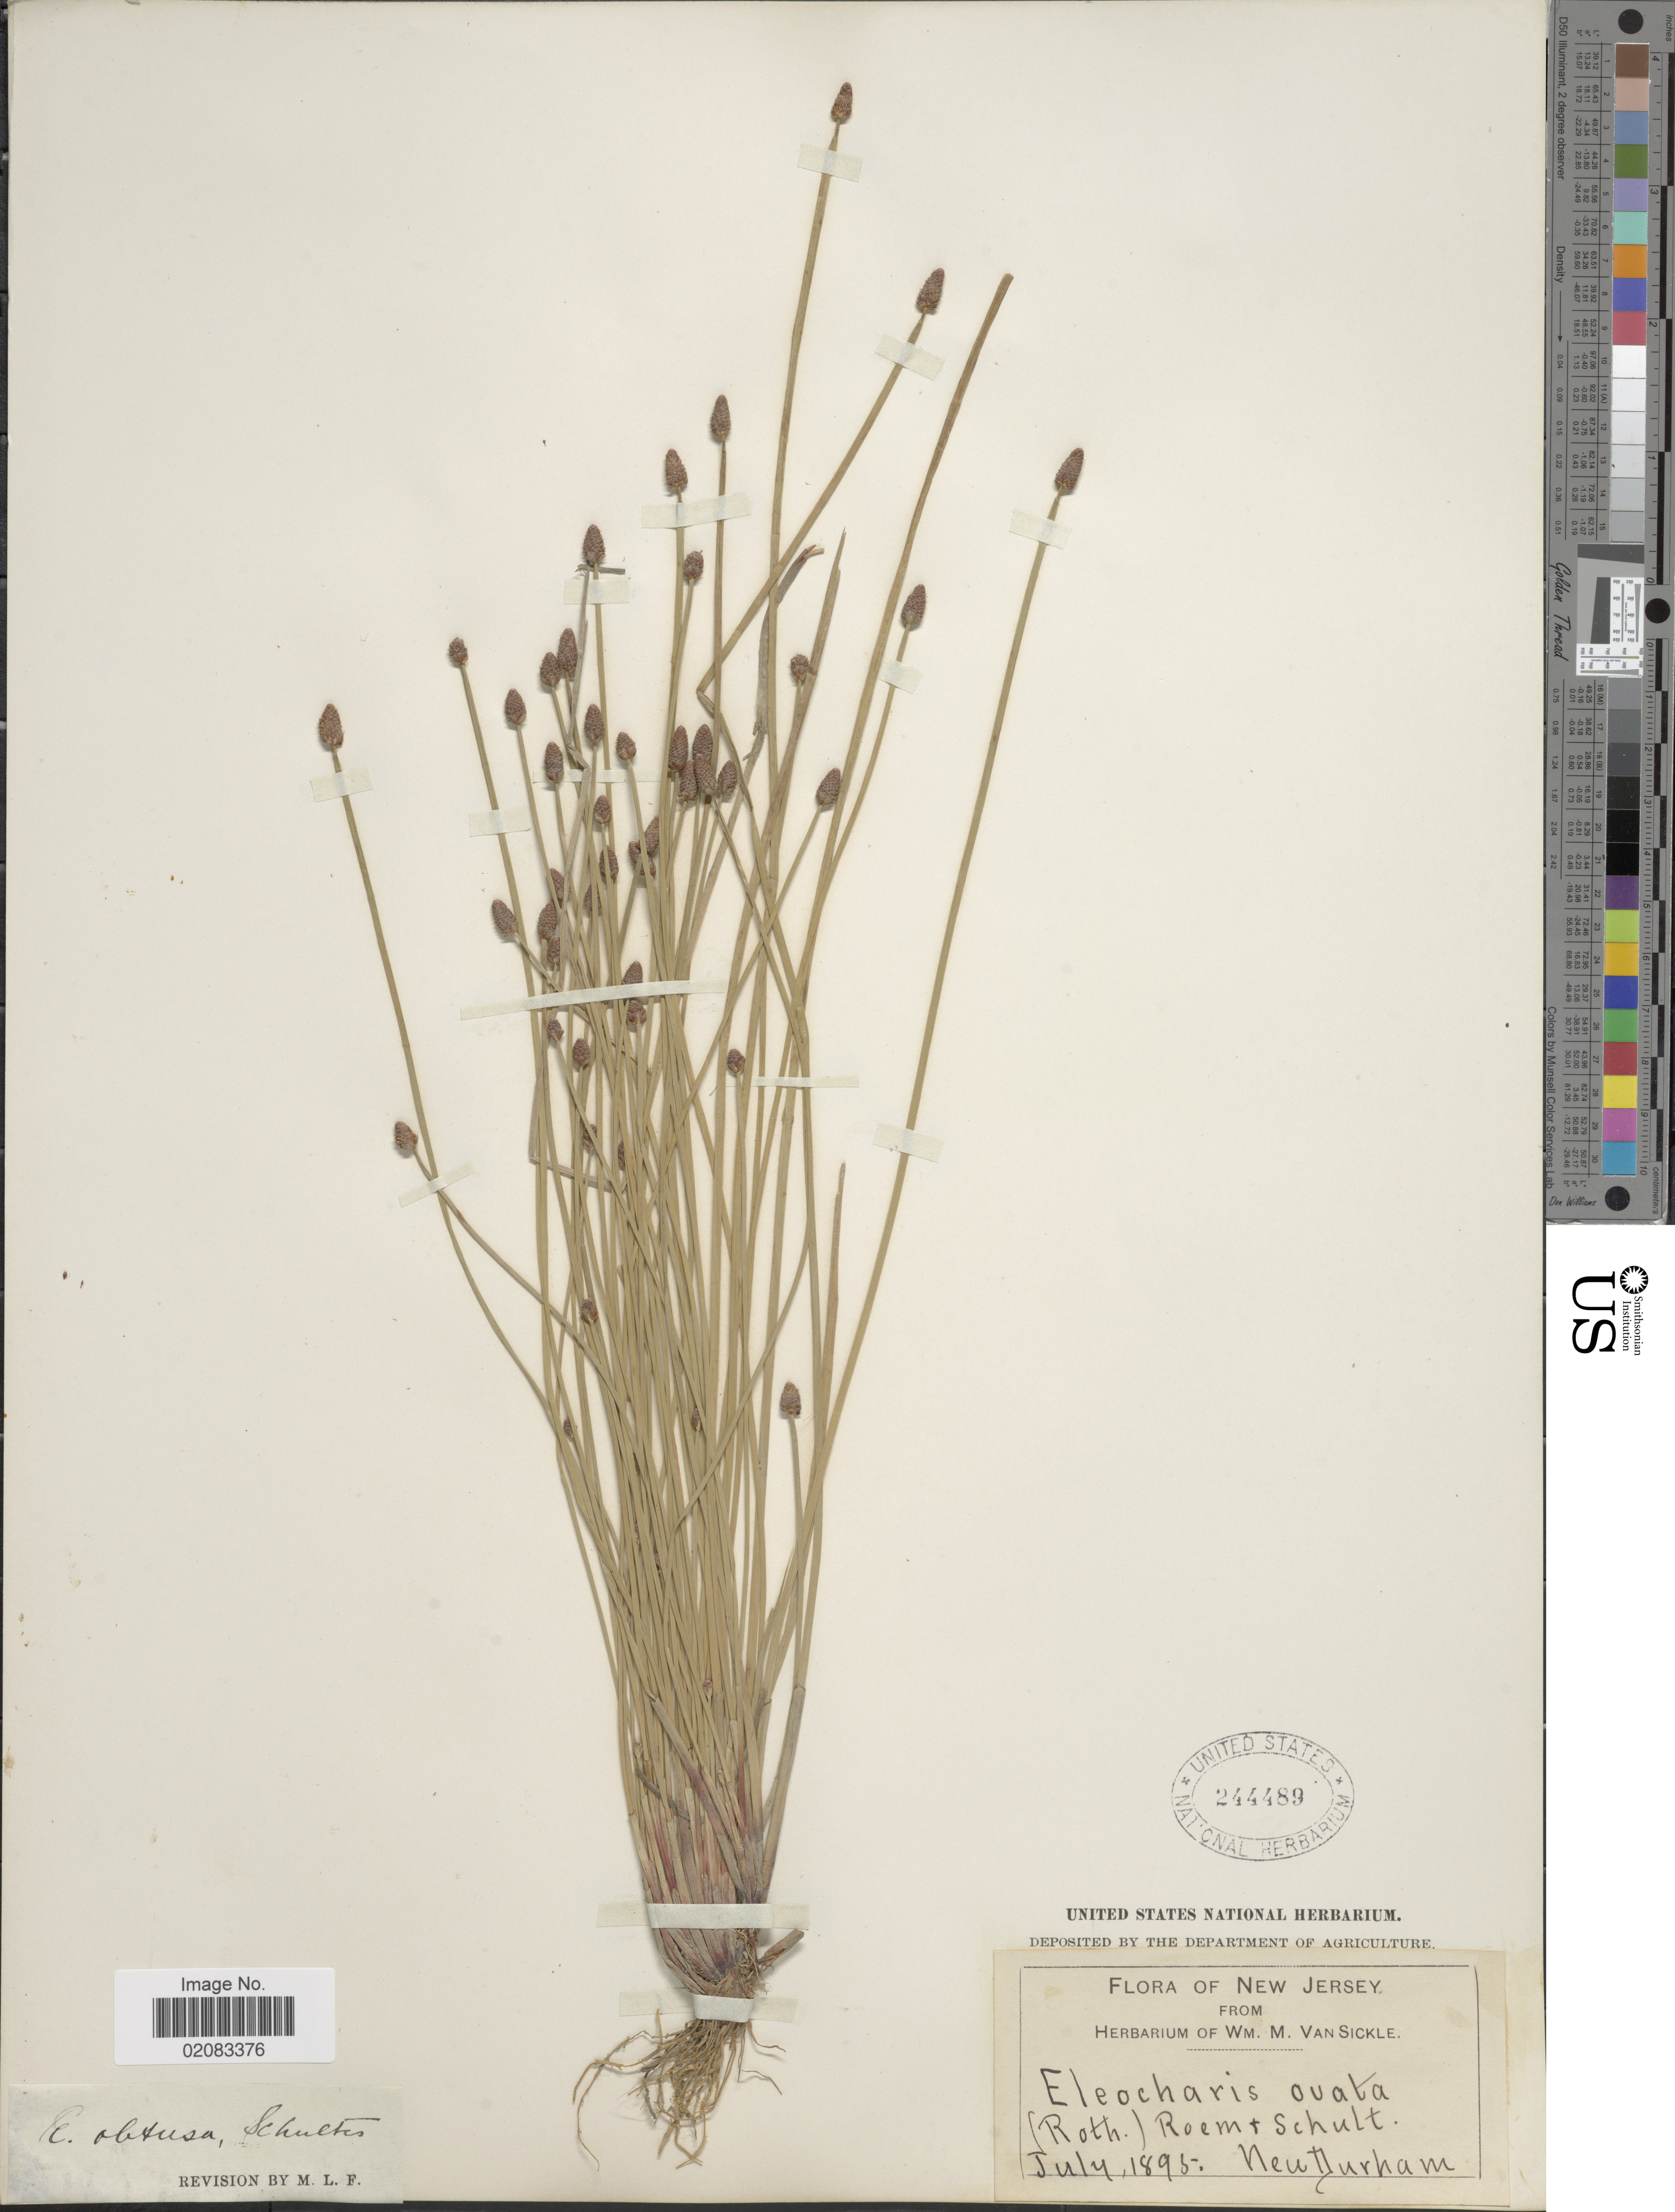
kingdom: Plantae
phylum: Tracheophyta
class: Liliopsida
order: Poales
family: Cyperaceae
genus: Eleocharis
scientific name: Eleocharis obtusa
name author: (Willd.) Schult.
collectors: ex herb. Wm. M. Van Sickle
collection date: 1895-07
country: United States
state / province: New Jersey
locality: NeuDurham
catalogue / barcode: US 244489